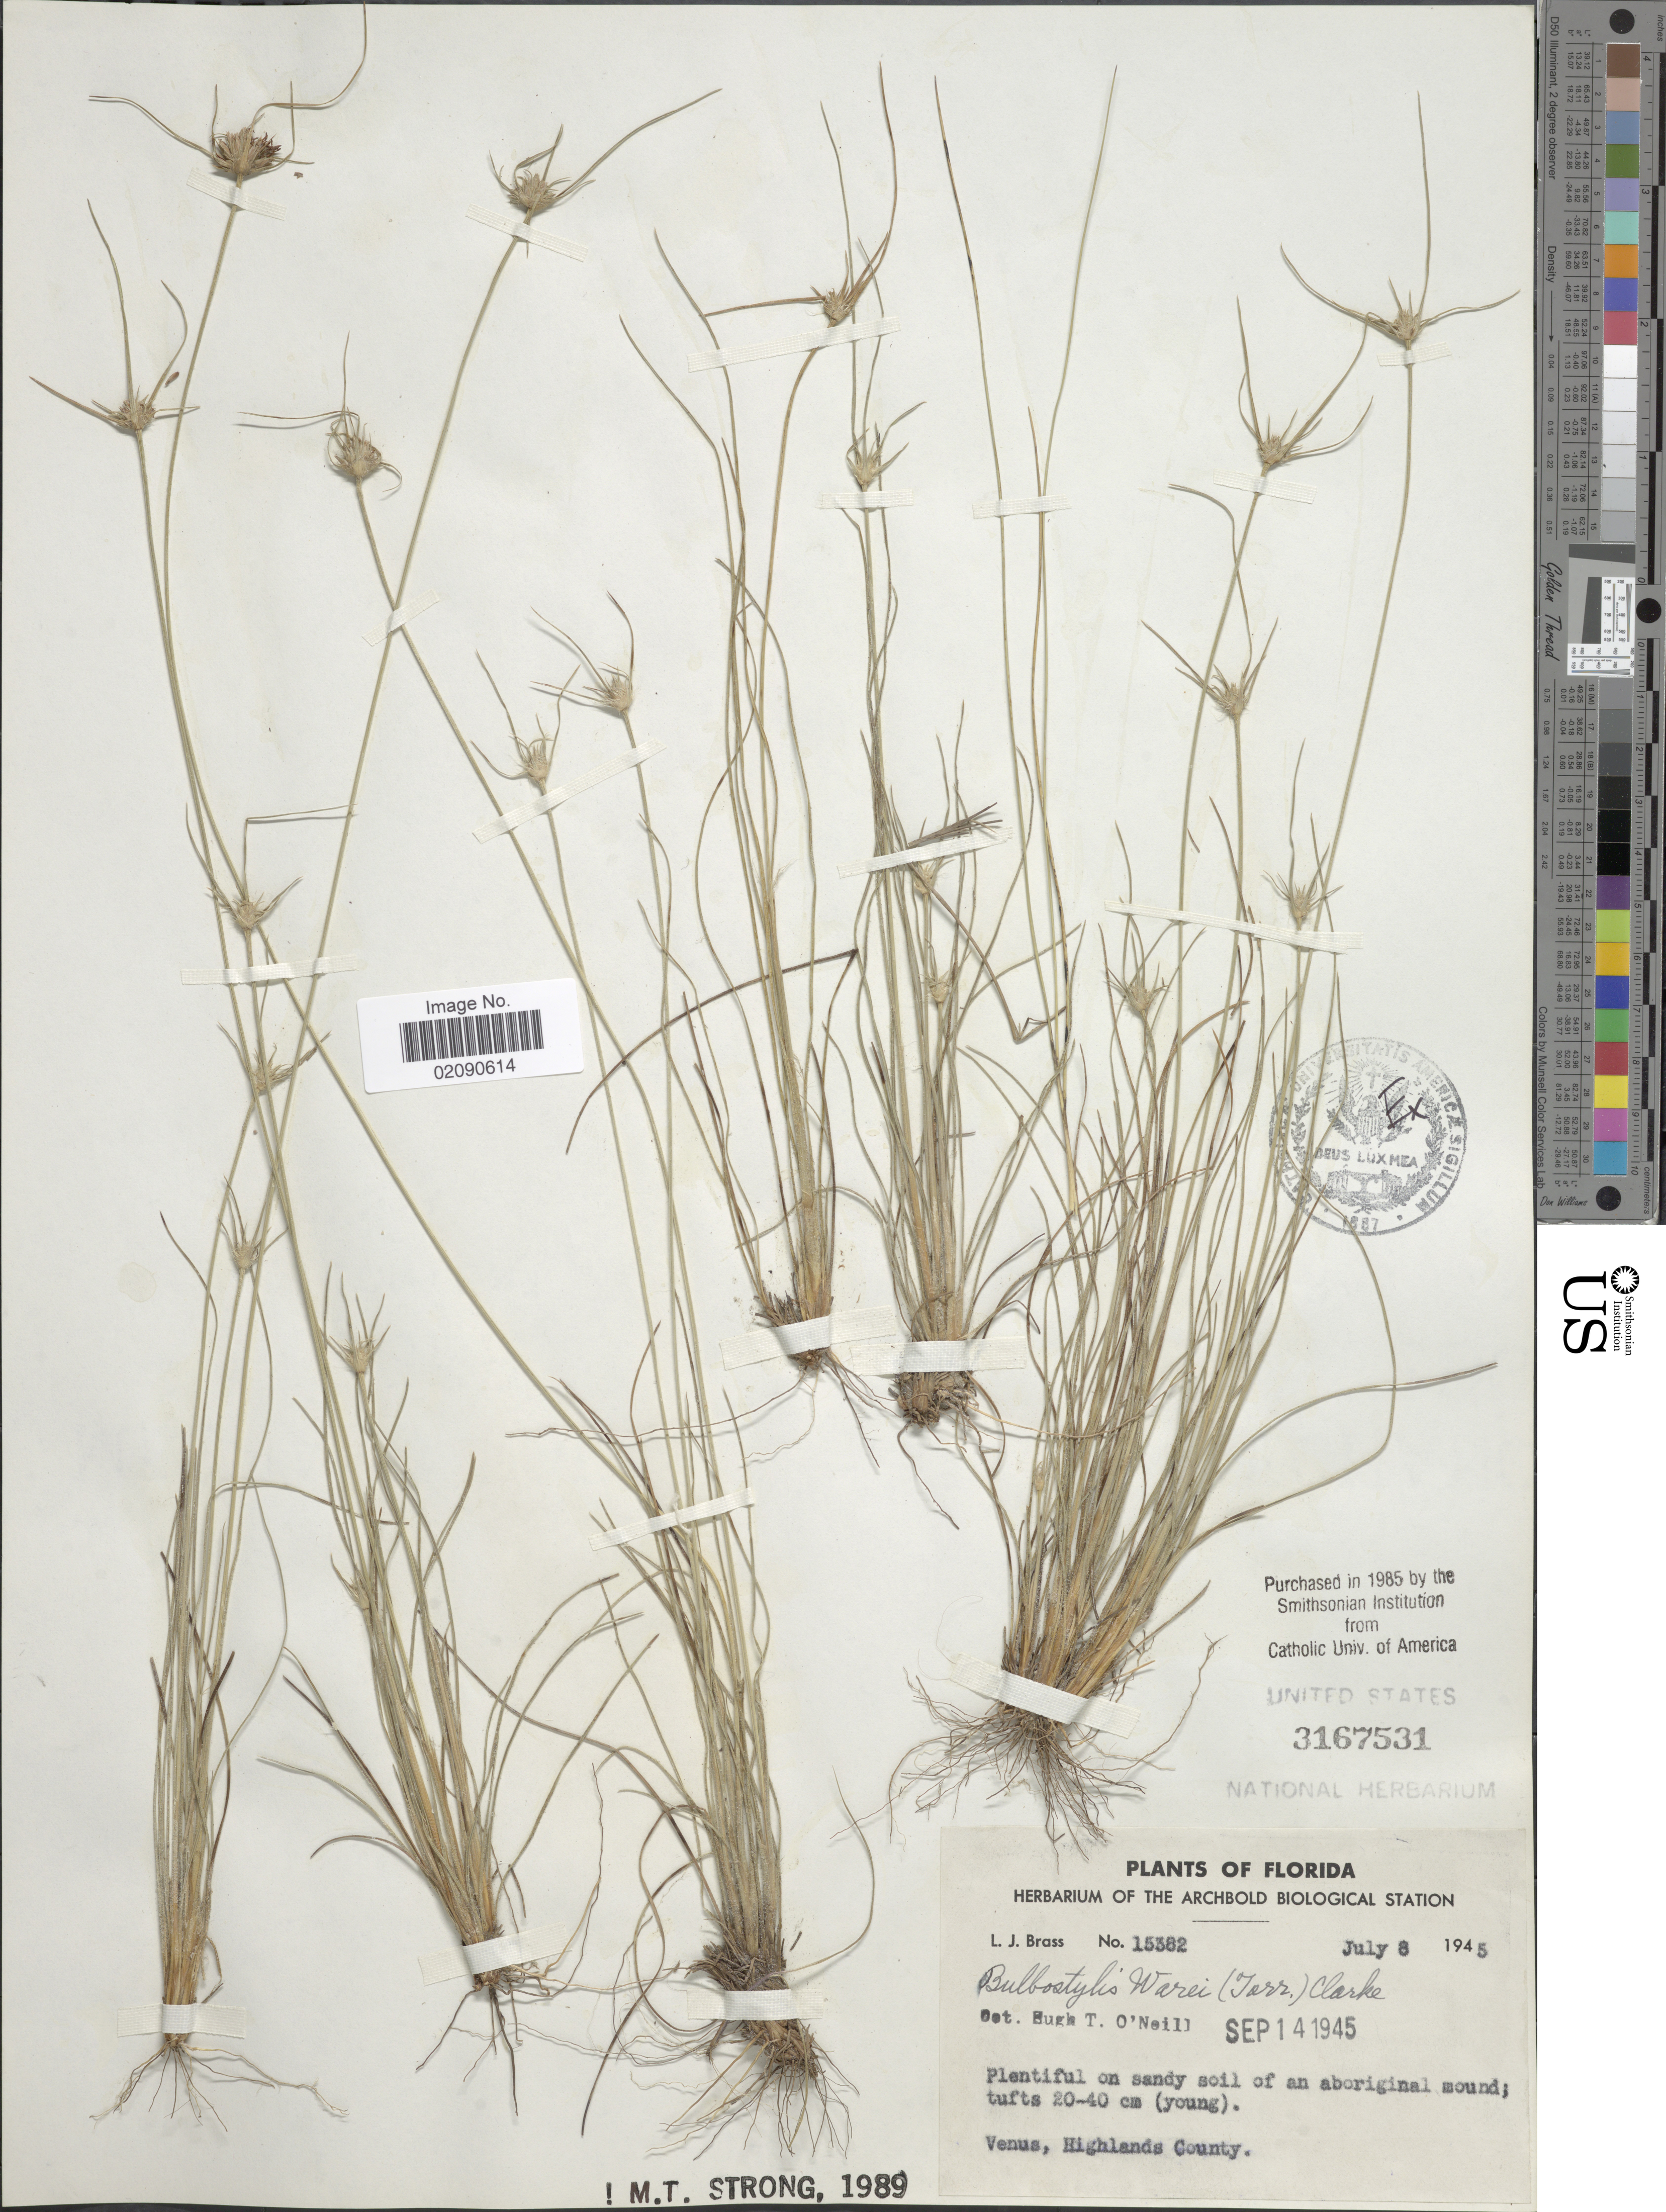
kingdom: Plantae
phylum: Tracheophyta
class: Liliopsida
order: Poales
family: Cyperaceae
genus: Bulbostylis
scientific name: Bulbostylis warei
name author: (Torr.) C.B. Clarke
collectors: L. J. Brass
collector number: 15382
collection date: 1945-07-08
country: United States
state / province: Florida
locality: Venus, Highlands County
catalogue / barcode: US 3167531